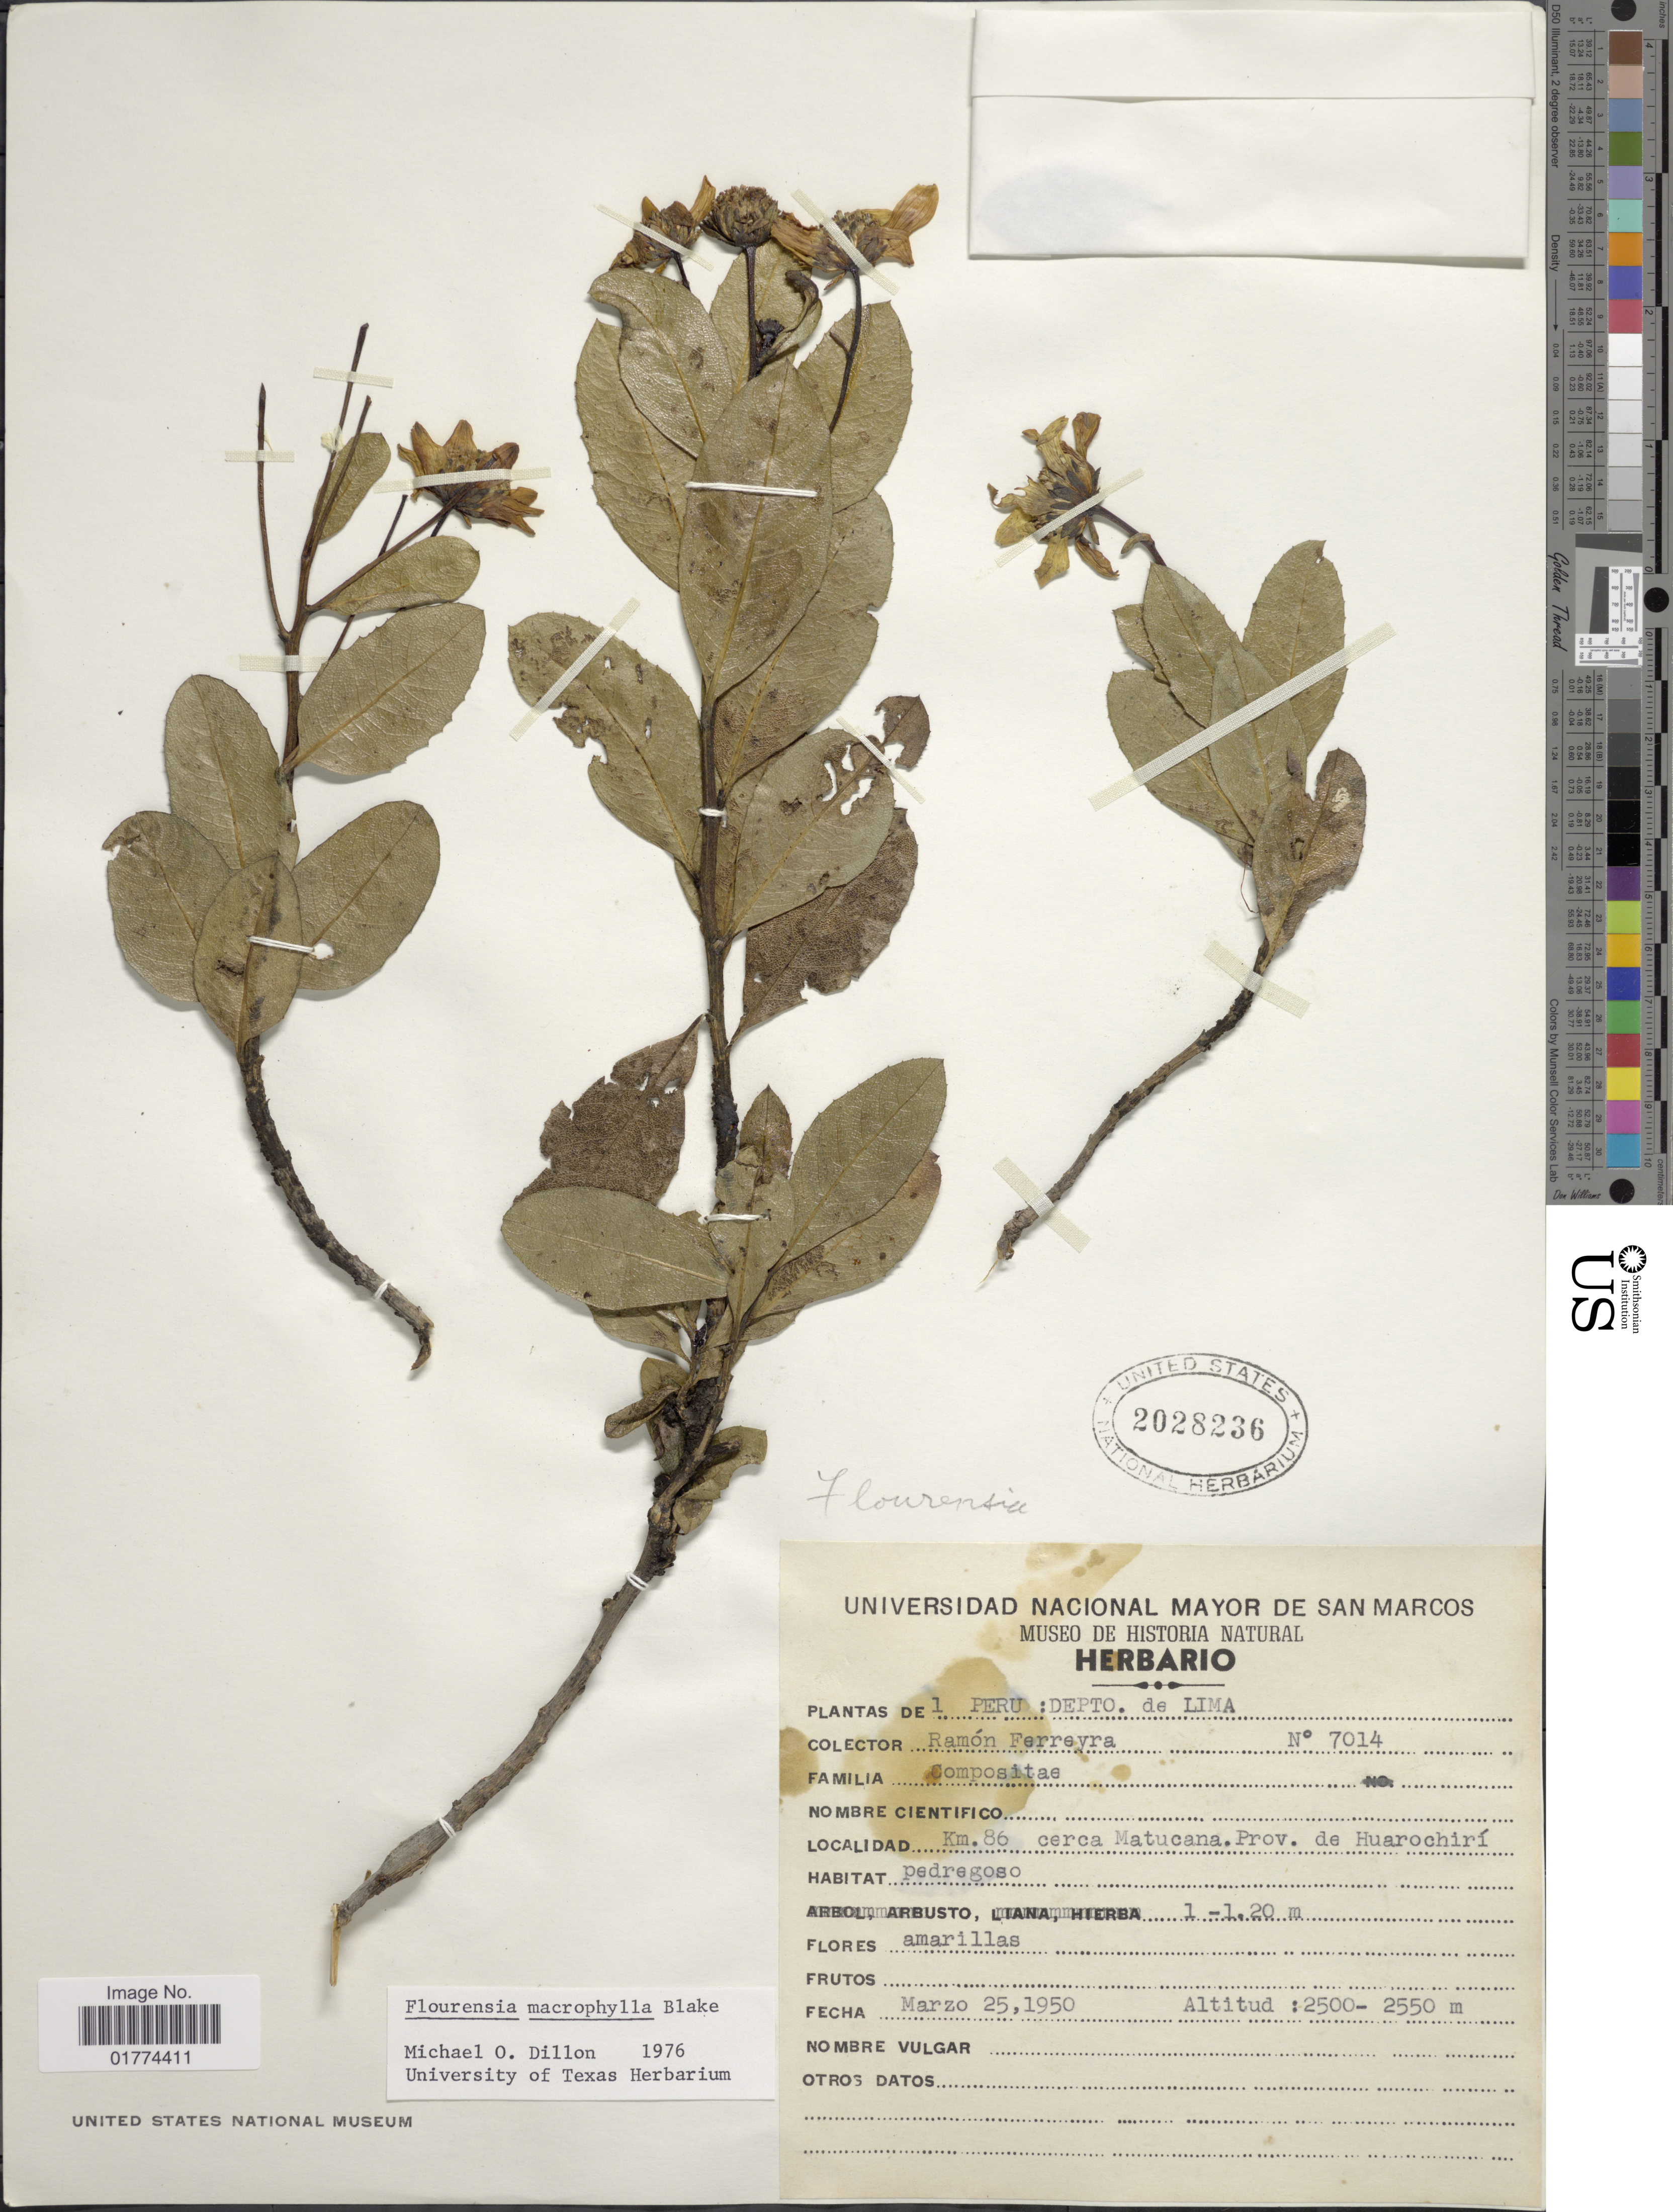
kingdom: Plantae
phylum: Tracheophyta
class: Magnoliopsida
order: Asterales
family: Asteraceae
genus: Flourensia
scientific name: Flourensia macrophylla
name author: S.F. Blake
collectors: R. A. Ferreyra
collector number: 7014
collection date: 1950-03-25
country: Peru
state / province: Lima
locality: Km. 86 cerca Matucana. prov. de Huarochiri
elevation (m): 2500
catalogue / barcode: US 2028236